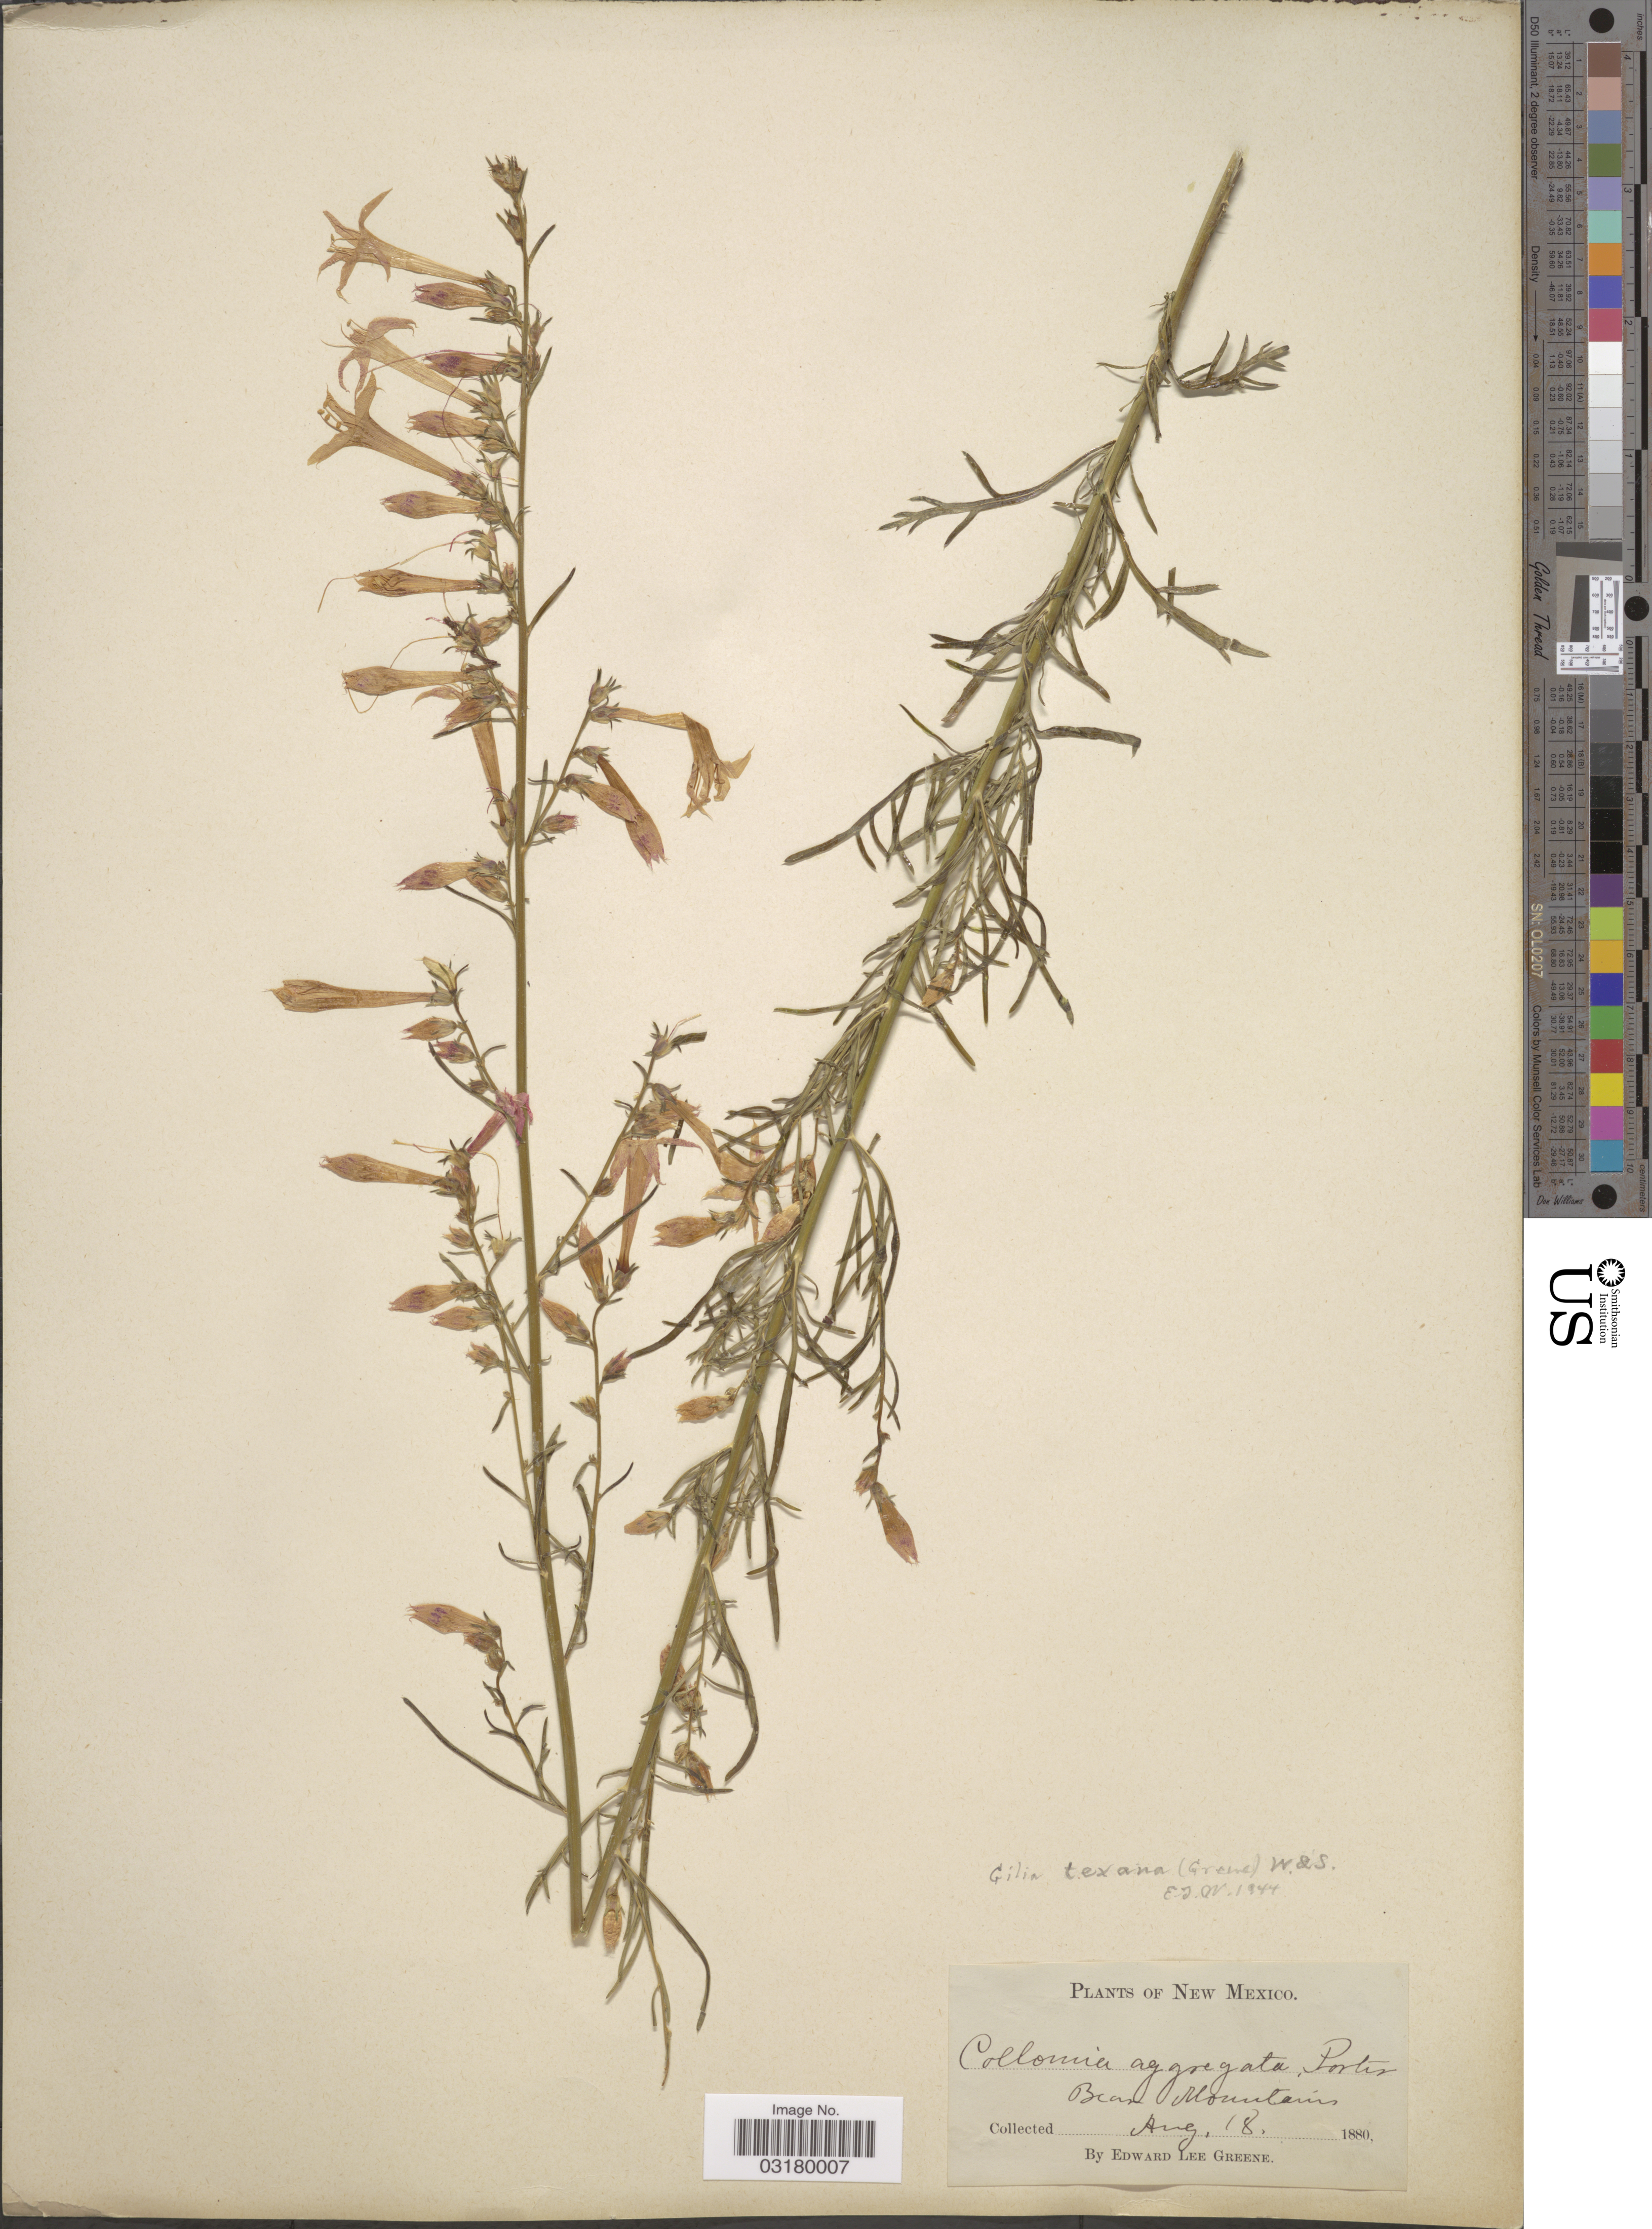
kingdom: Plantae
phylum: Tracheophyta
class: Magnoliopsida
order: Ericales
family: Polemoniaceae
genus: Ipomopsis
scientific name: Ipomopsis aggregata subsp. formosissima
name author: (Greene) Wherry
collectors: E. L. Greene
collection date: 1880-08-18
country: United States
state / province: New Mexico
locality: Bear Mountains.